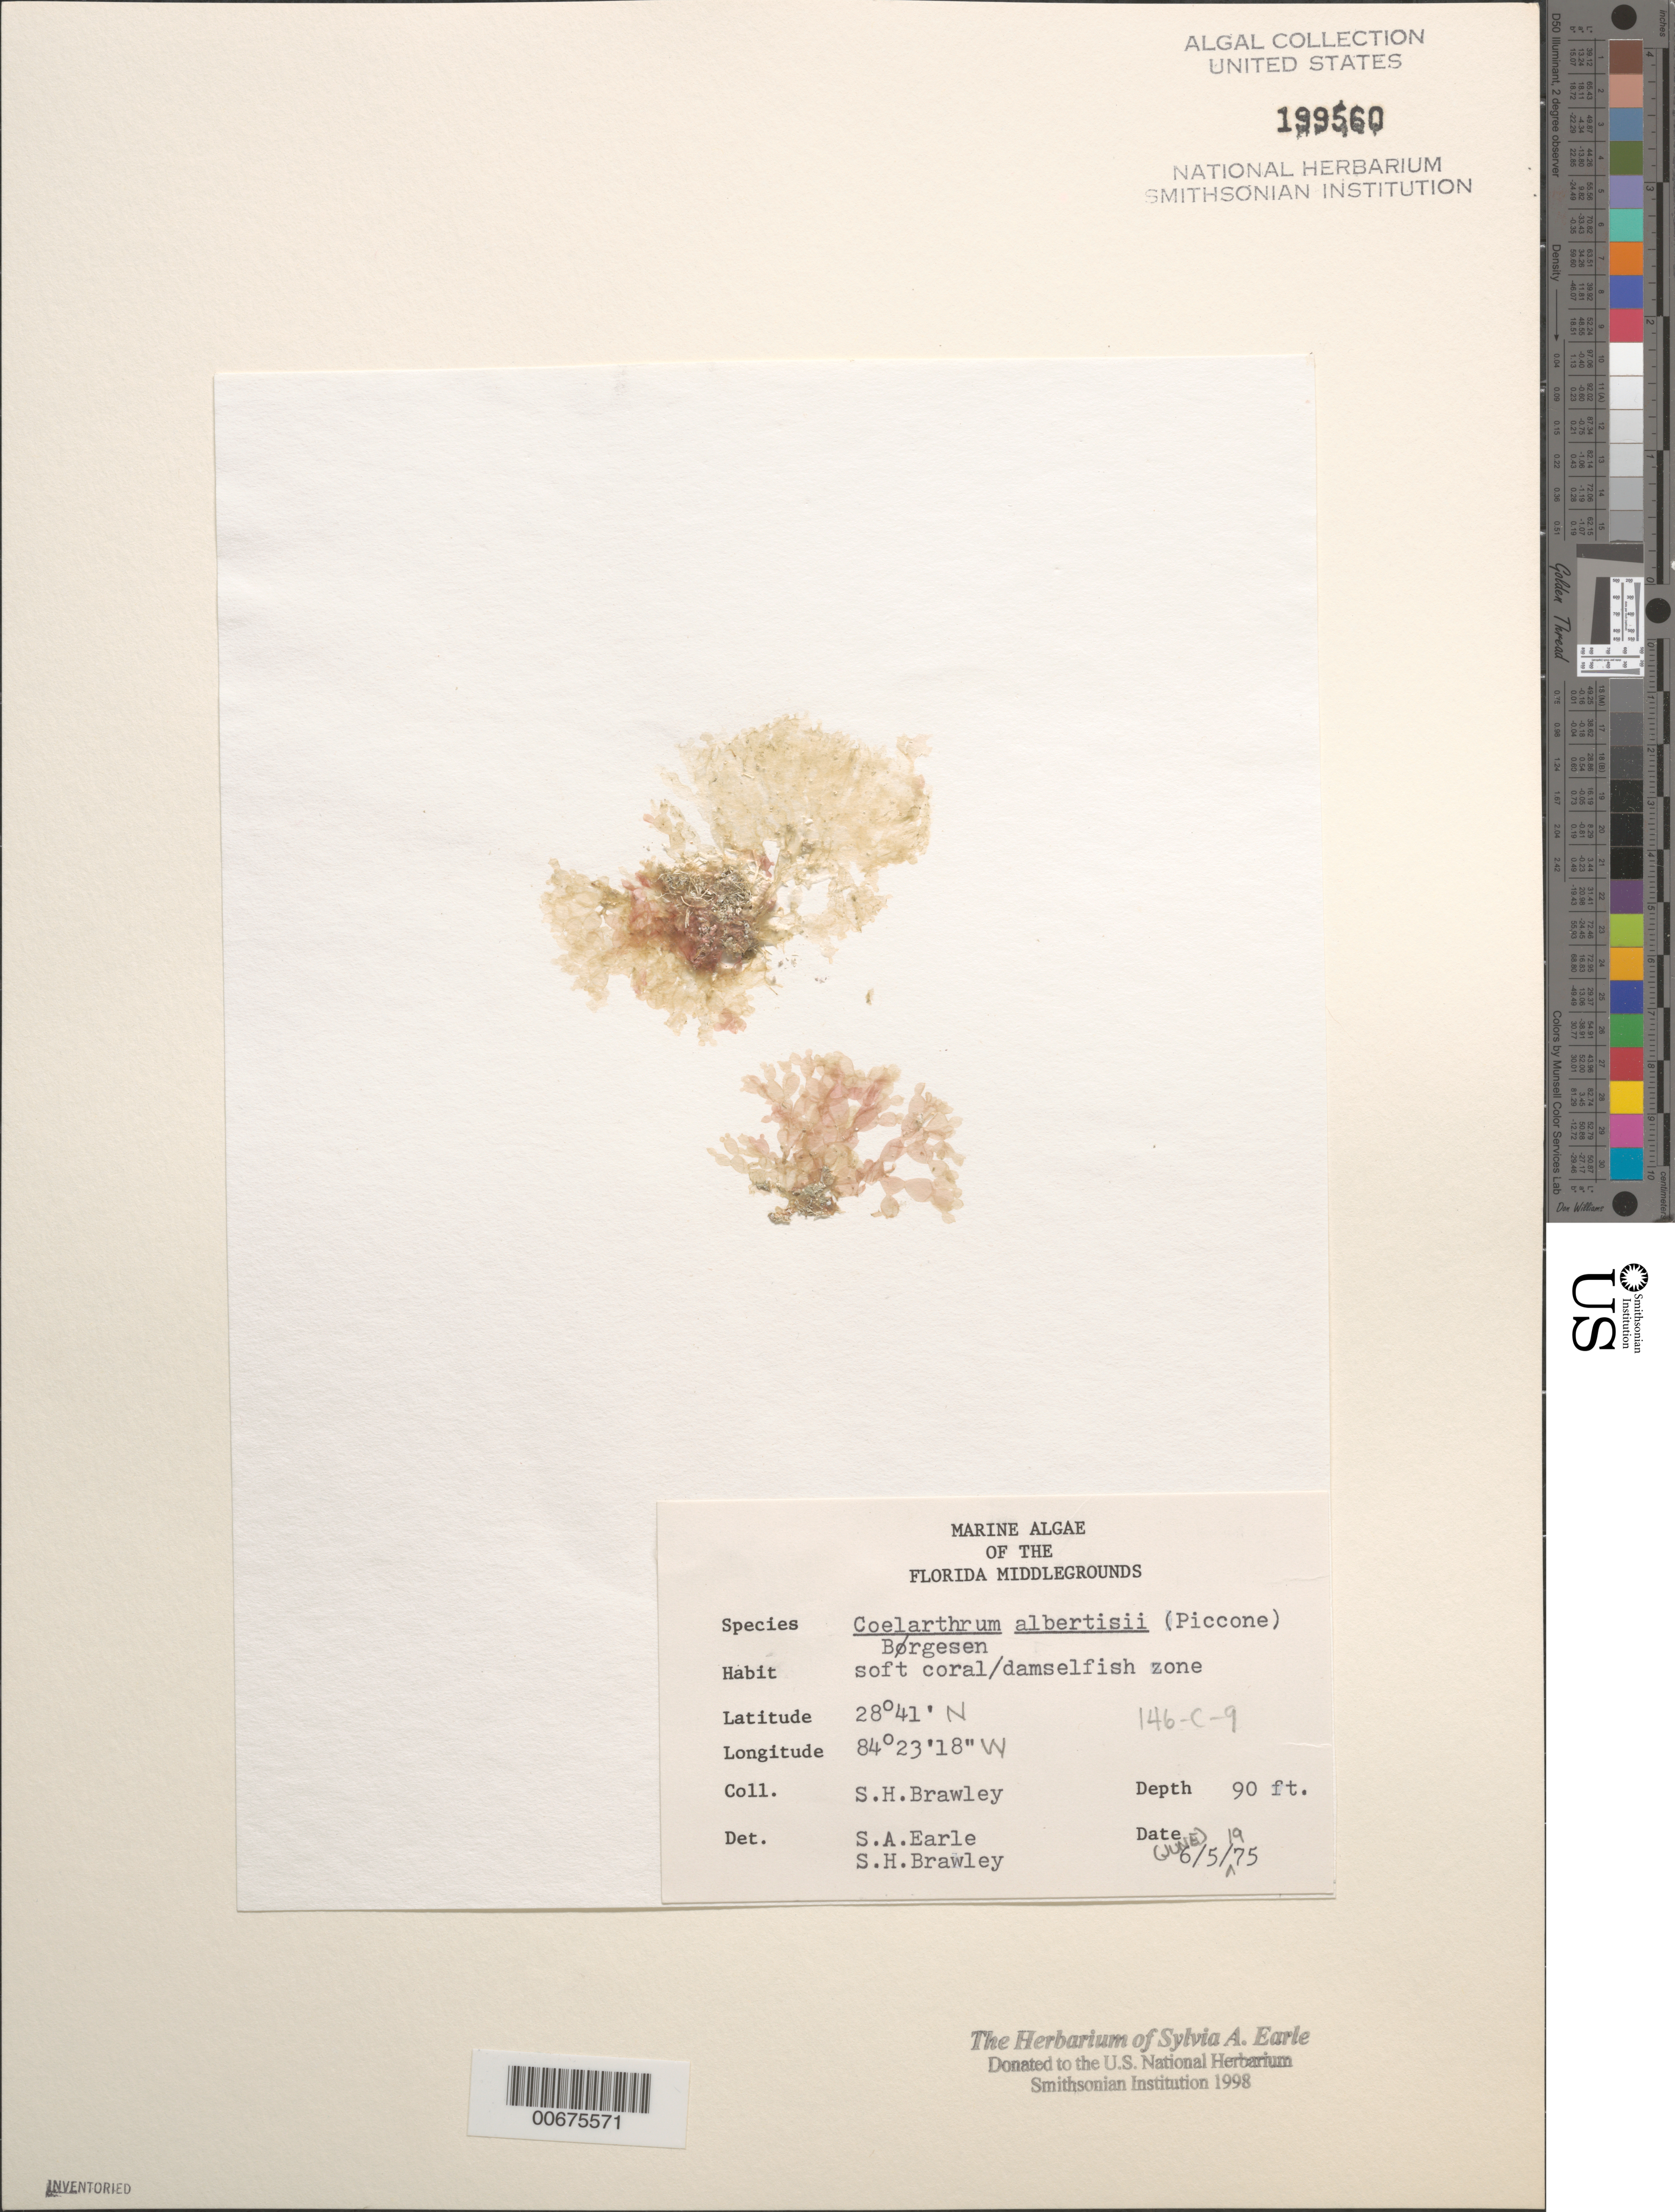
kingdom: Plantae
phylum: Rhodophyta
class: Florideophyceae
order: Rhodymeniales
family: Rhodymeniaceae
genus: Coelarthrum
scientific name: Coelarthrum cliftonii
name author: (Harv.) Kylin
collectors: S. Brawley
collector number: Station 146-c-9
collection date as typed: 05 Jun 1975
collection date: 1975-06-05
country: United States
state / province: Florida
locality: Florida Middle Grounds, Gulf of Mexico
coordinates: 28 41' N, 84 23' 18" W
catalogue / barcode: US 199560